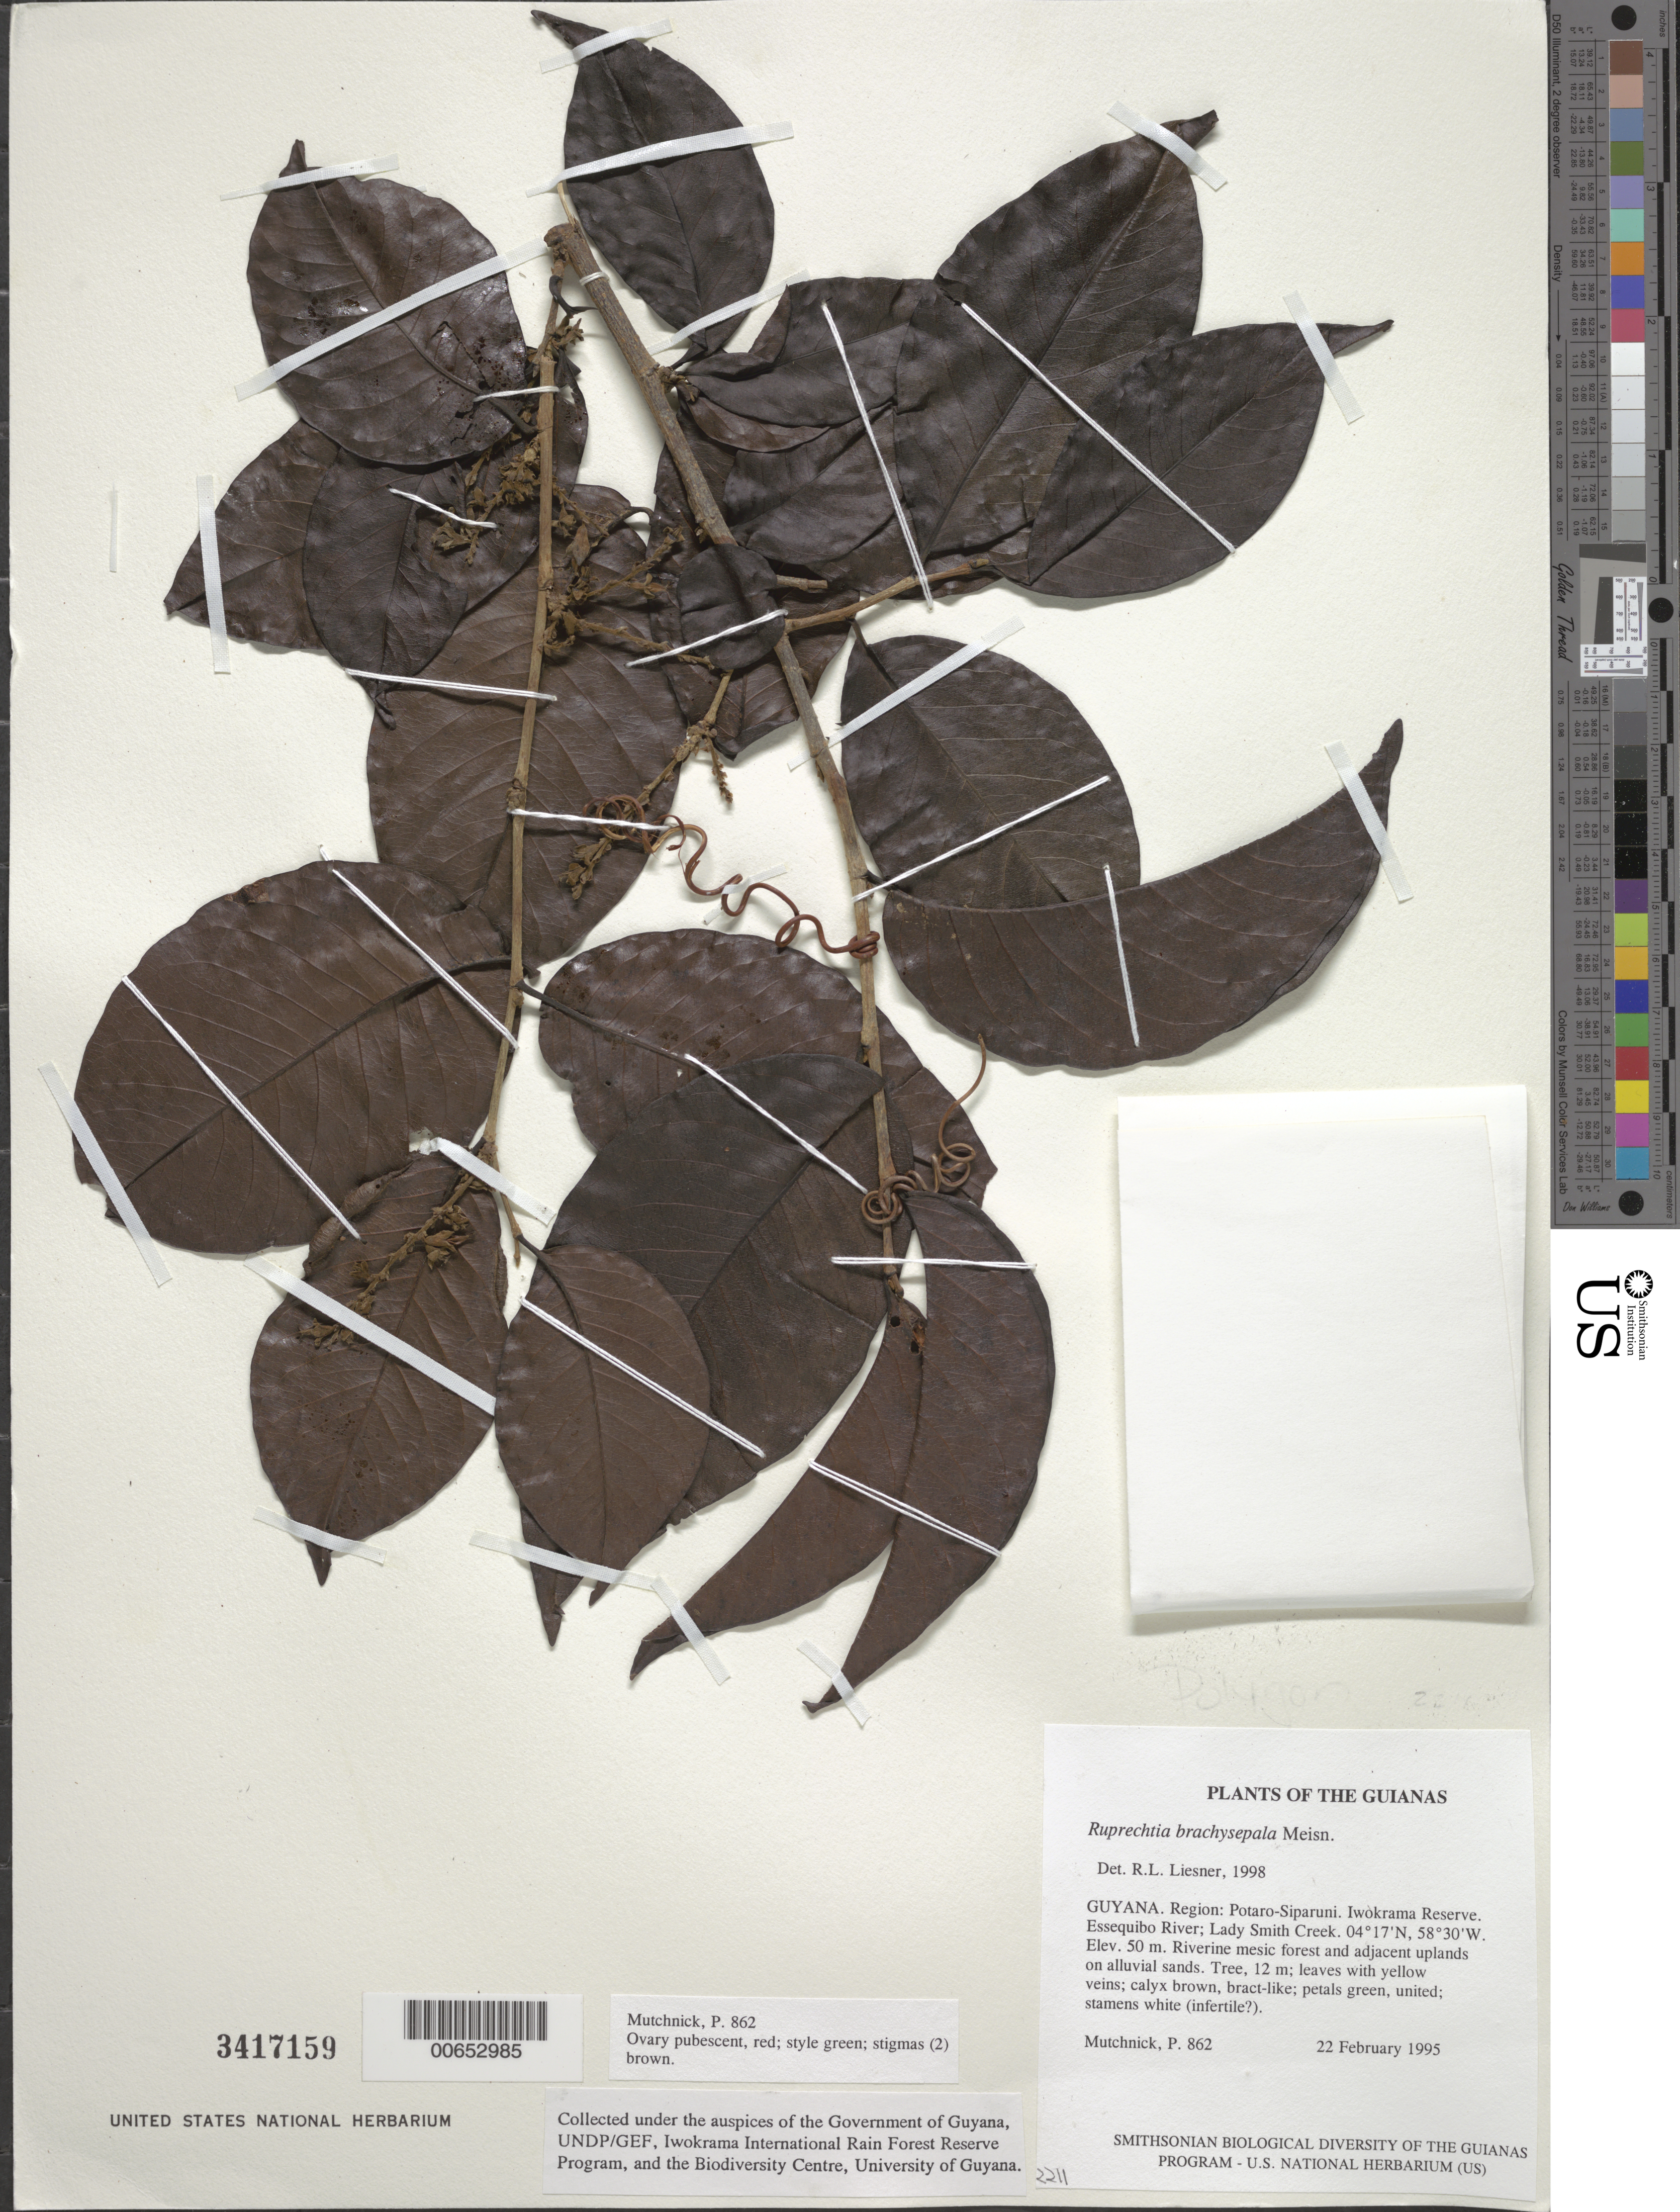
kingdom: Plantae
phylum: Tracheophyta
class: Magnoliopsida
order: Caryophyllales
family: Polygonaceae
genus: Ruprechtia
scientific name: Ruprechtia brachysepala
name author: Meisn.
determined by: Liesner, R. L.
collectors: P. Mutchnick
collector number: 862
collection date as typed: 22 February 1995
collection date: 1995-02-22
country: Guyana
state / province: Potaro-Siparuni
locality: Iwokrama Reserve. Essequibo River; Lady Smith Creek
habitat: Riverine mesic forest and adjacent uplands on alluvial sands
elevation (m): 50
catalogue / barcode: US 3417159